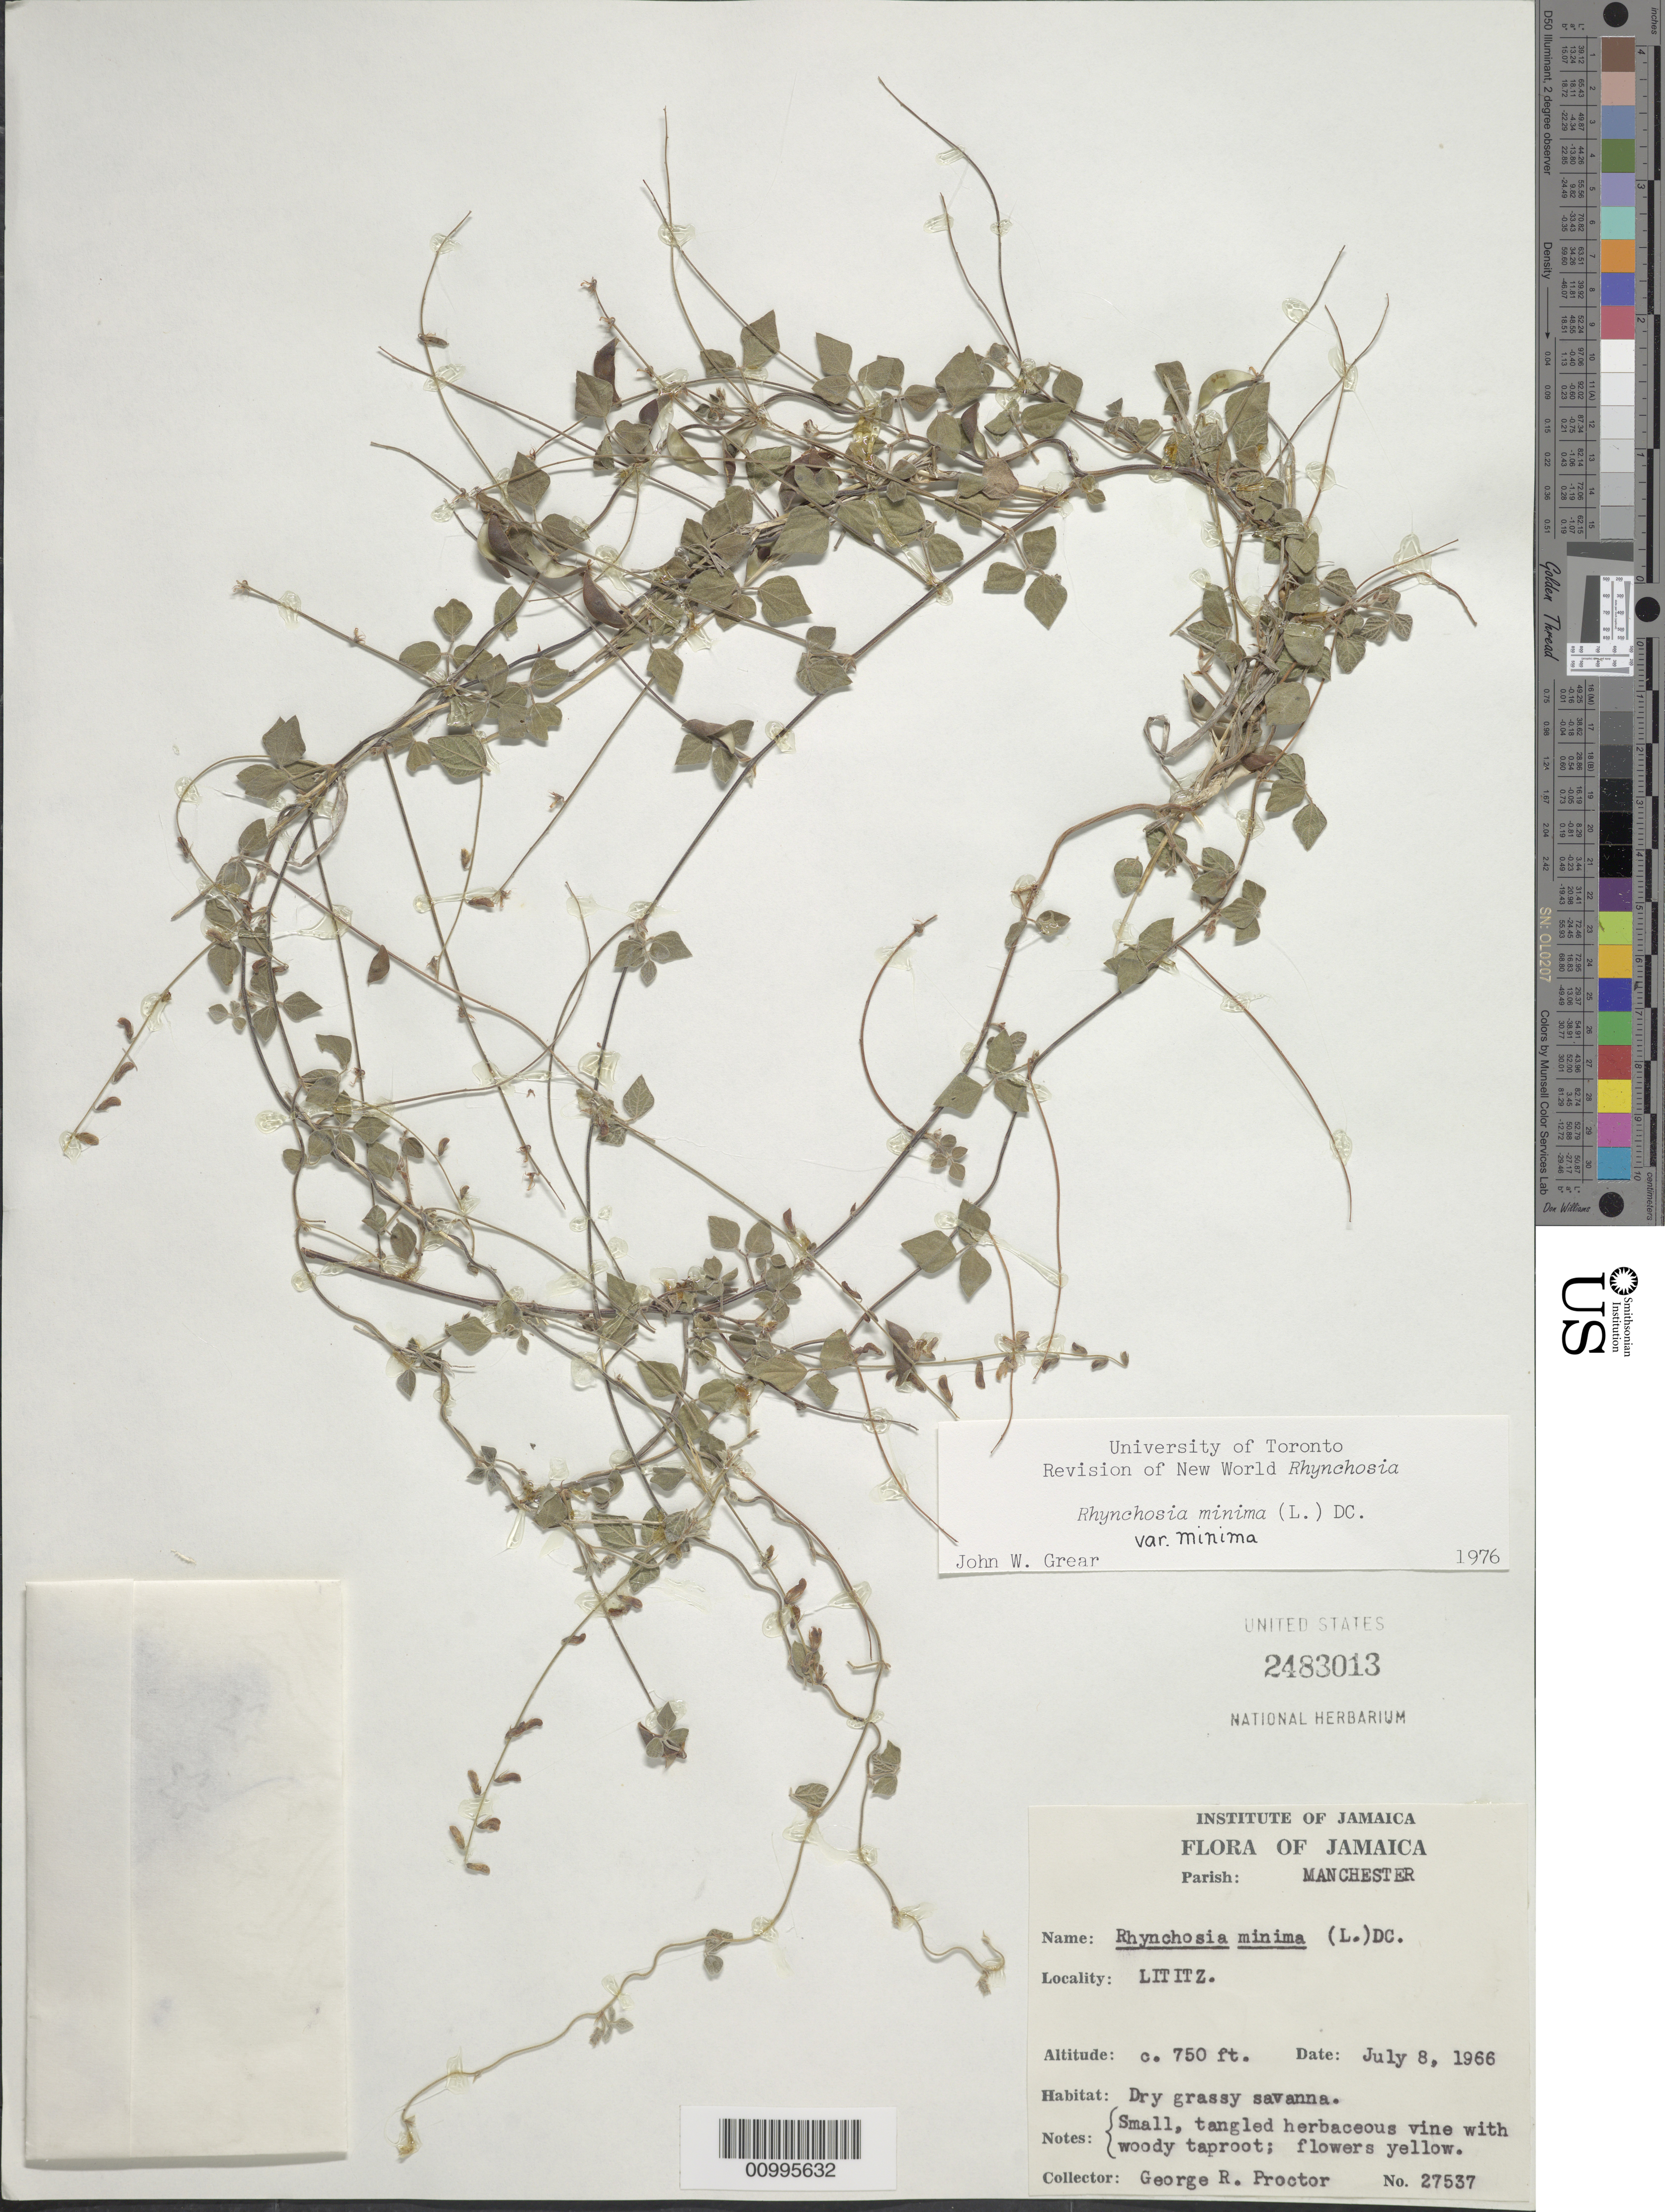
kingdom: Plantae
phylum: Tracheophyta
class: Magnoliopsida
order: Fabales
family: Fabaceae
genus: Rhynchosia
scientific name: Rhynchosia minima var. minima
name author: (L.) DC.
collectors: G. R. Proctor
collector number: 27537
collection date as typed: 08 Jul 1966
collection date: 1966-07-08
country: Jamaica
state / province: Manchester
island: Jamaica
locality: Lititz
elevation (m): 229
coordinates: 0 N, 0 E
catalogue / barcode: US 2483013